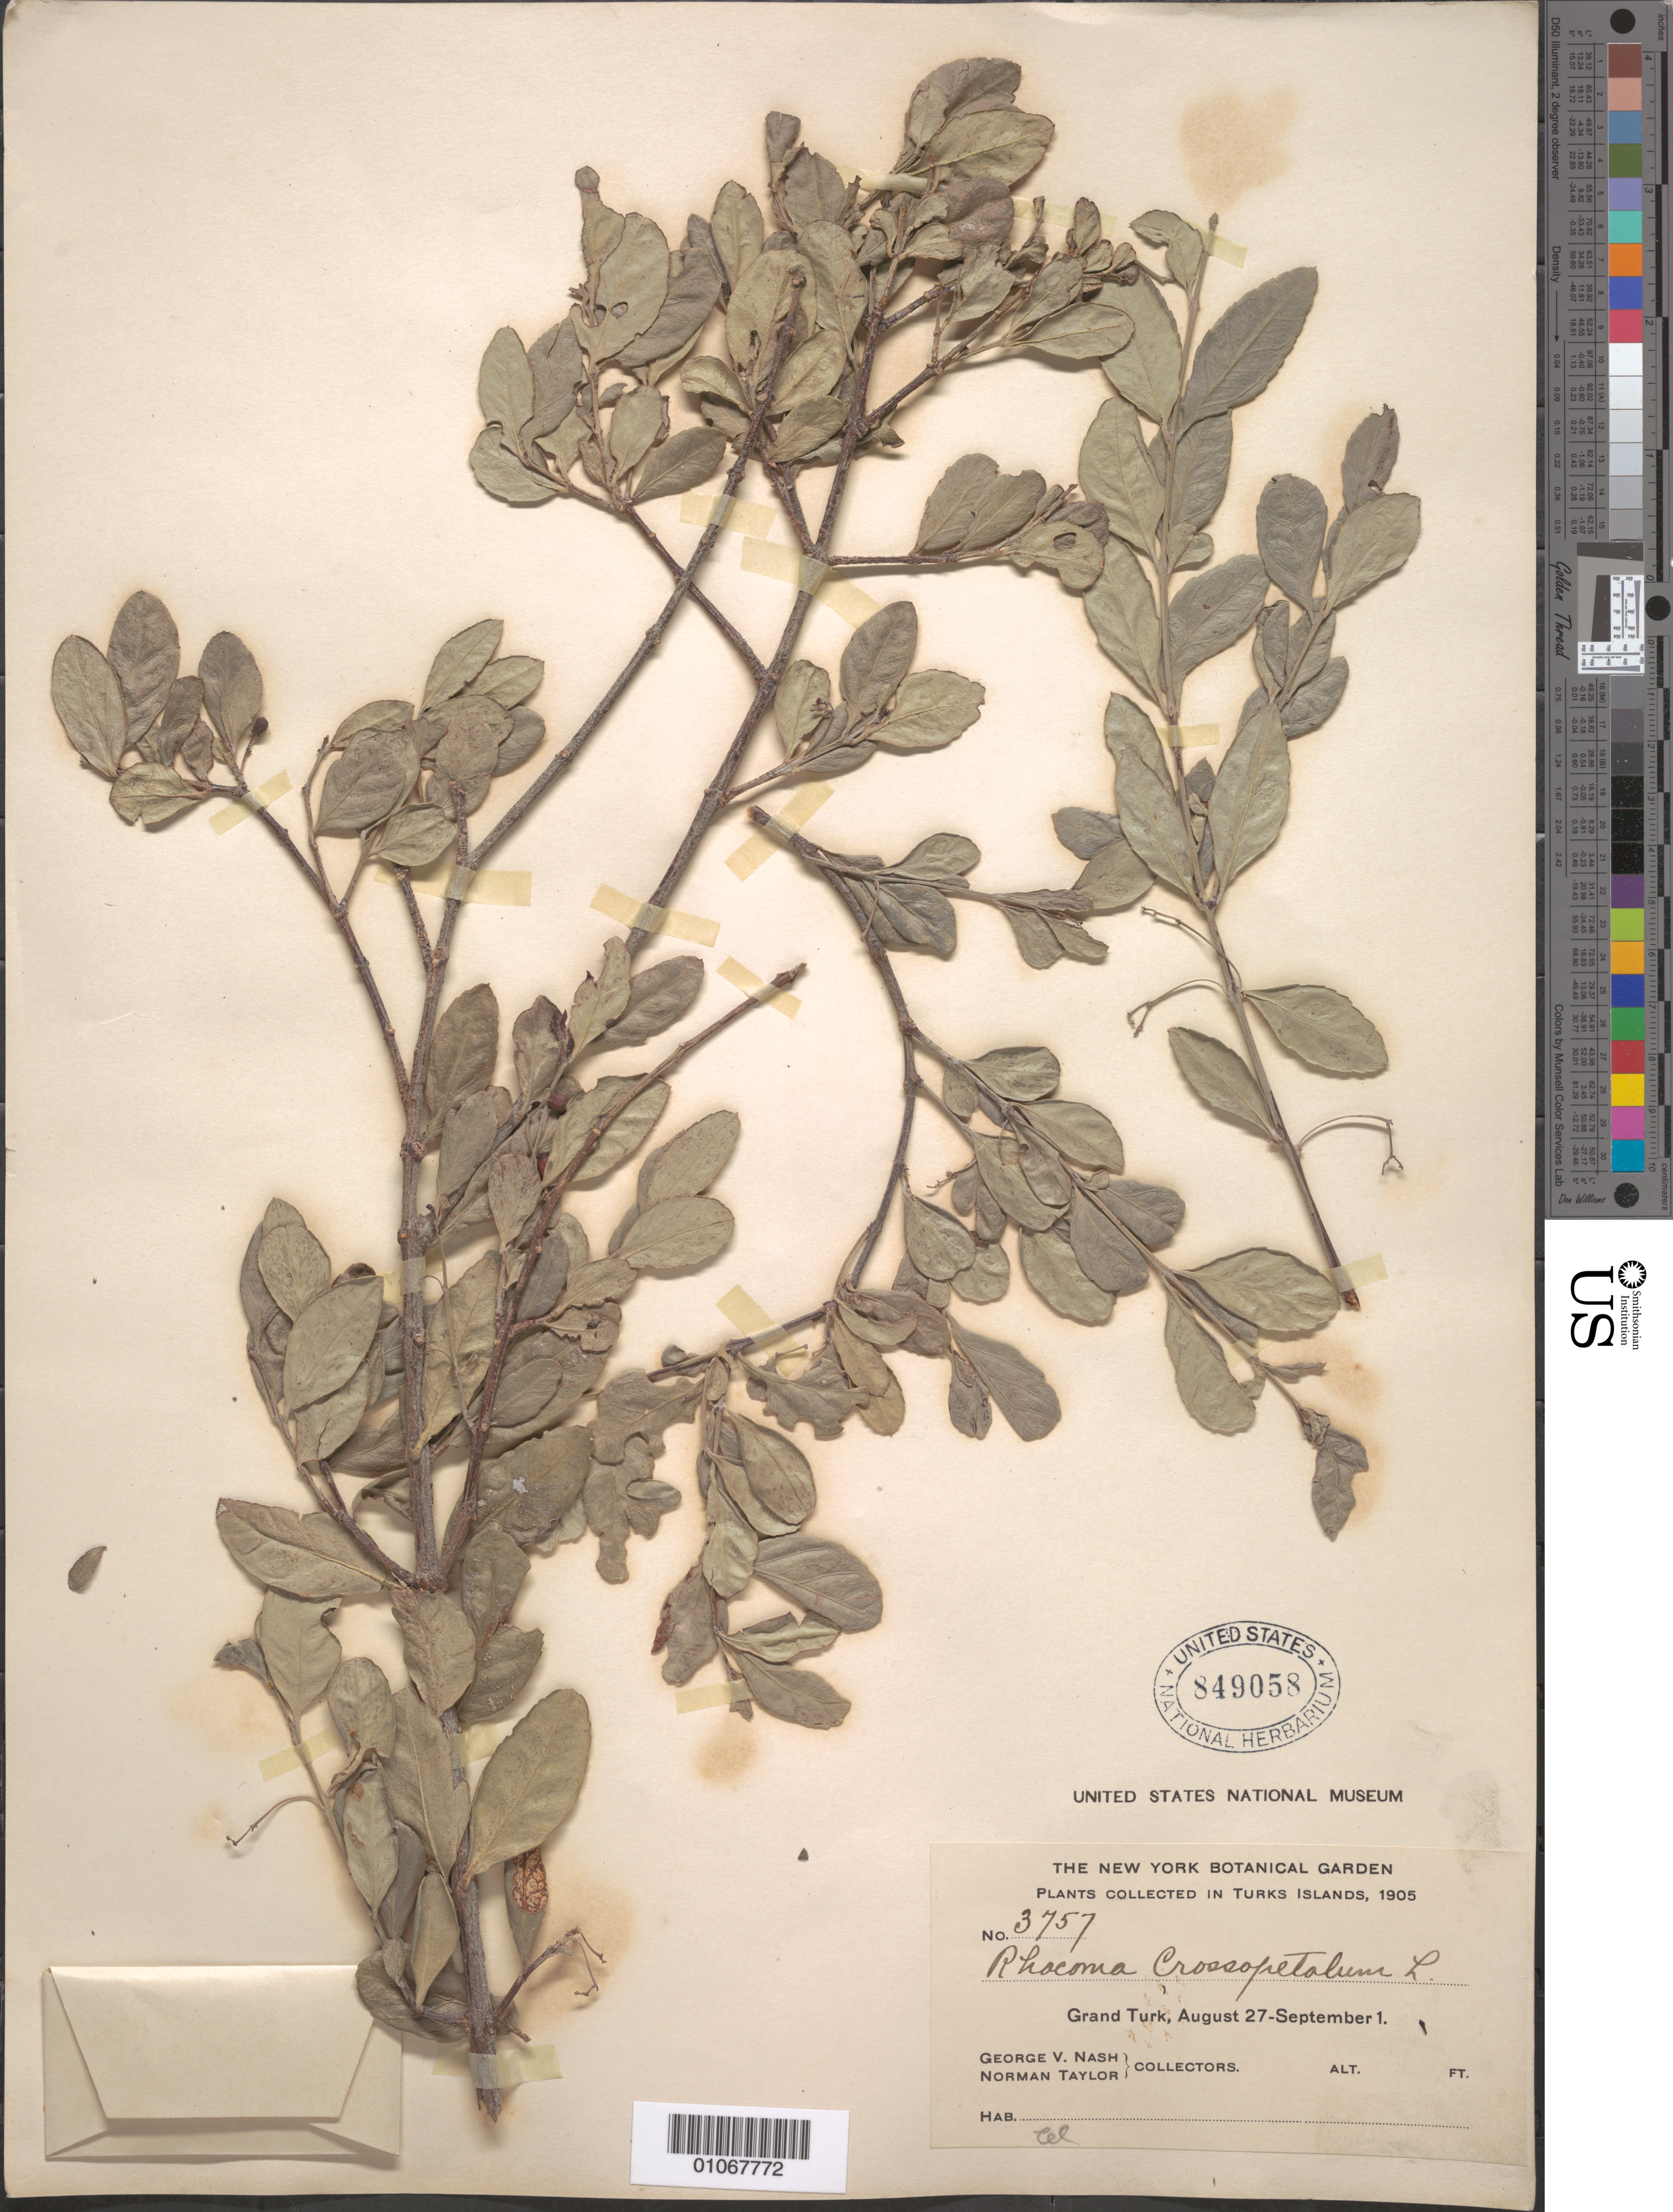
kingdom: Plantae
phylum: Tracheophyta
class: Magnoliopsida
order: Celastrales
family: Celastraceae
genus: Crossopetalum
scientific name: Crossopetalum rhacoma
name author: Crantz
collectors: G. V. Nash & N. Taylor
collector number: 3757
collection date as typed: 27 Sep 1905 to 01 Sep 1905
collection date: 1905-09-01/1905-09-27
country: Turks and Caicos Islands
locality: Gran Turk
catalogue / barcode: US 849058